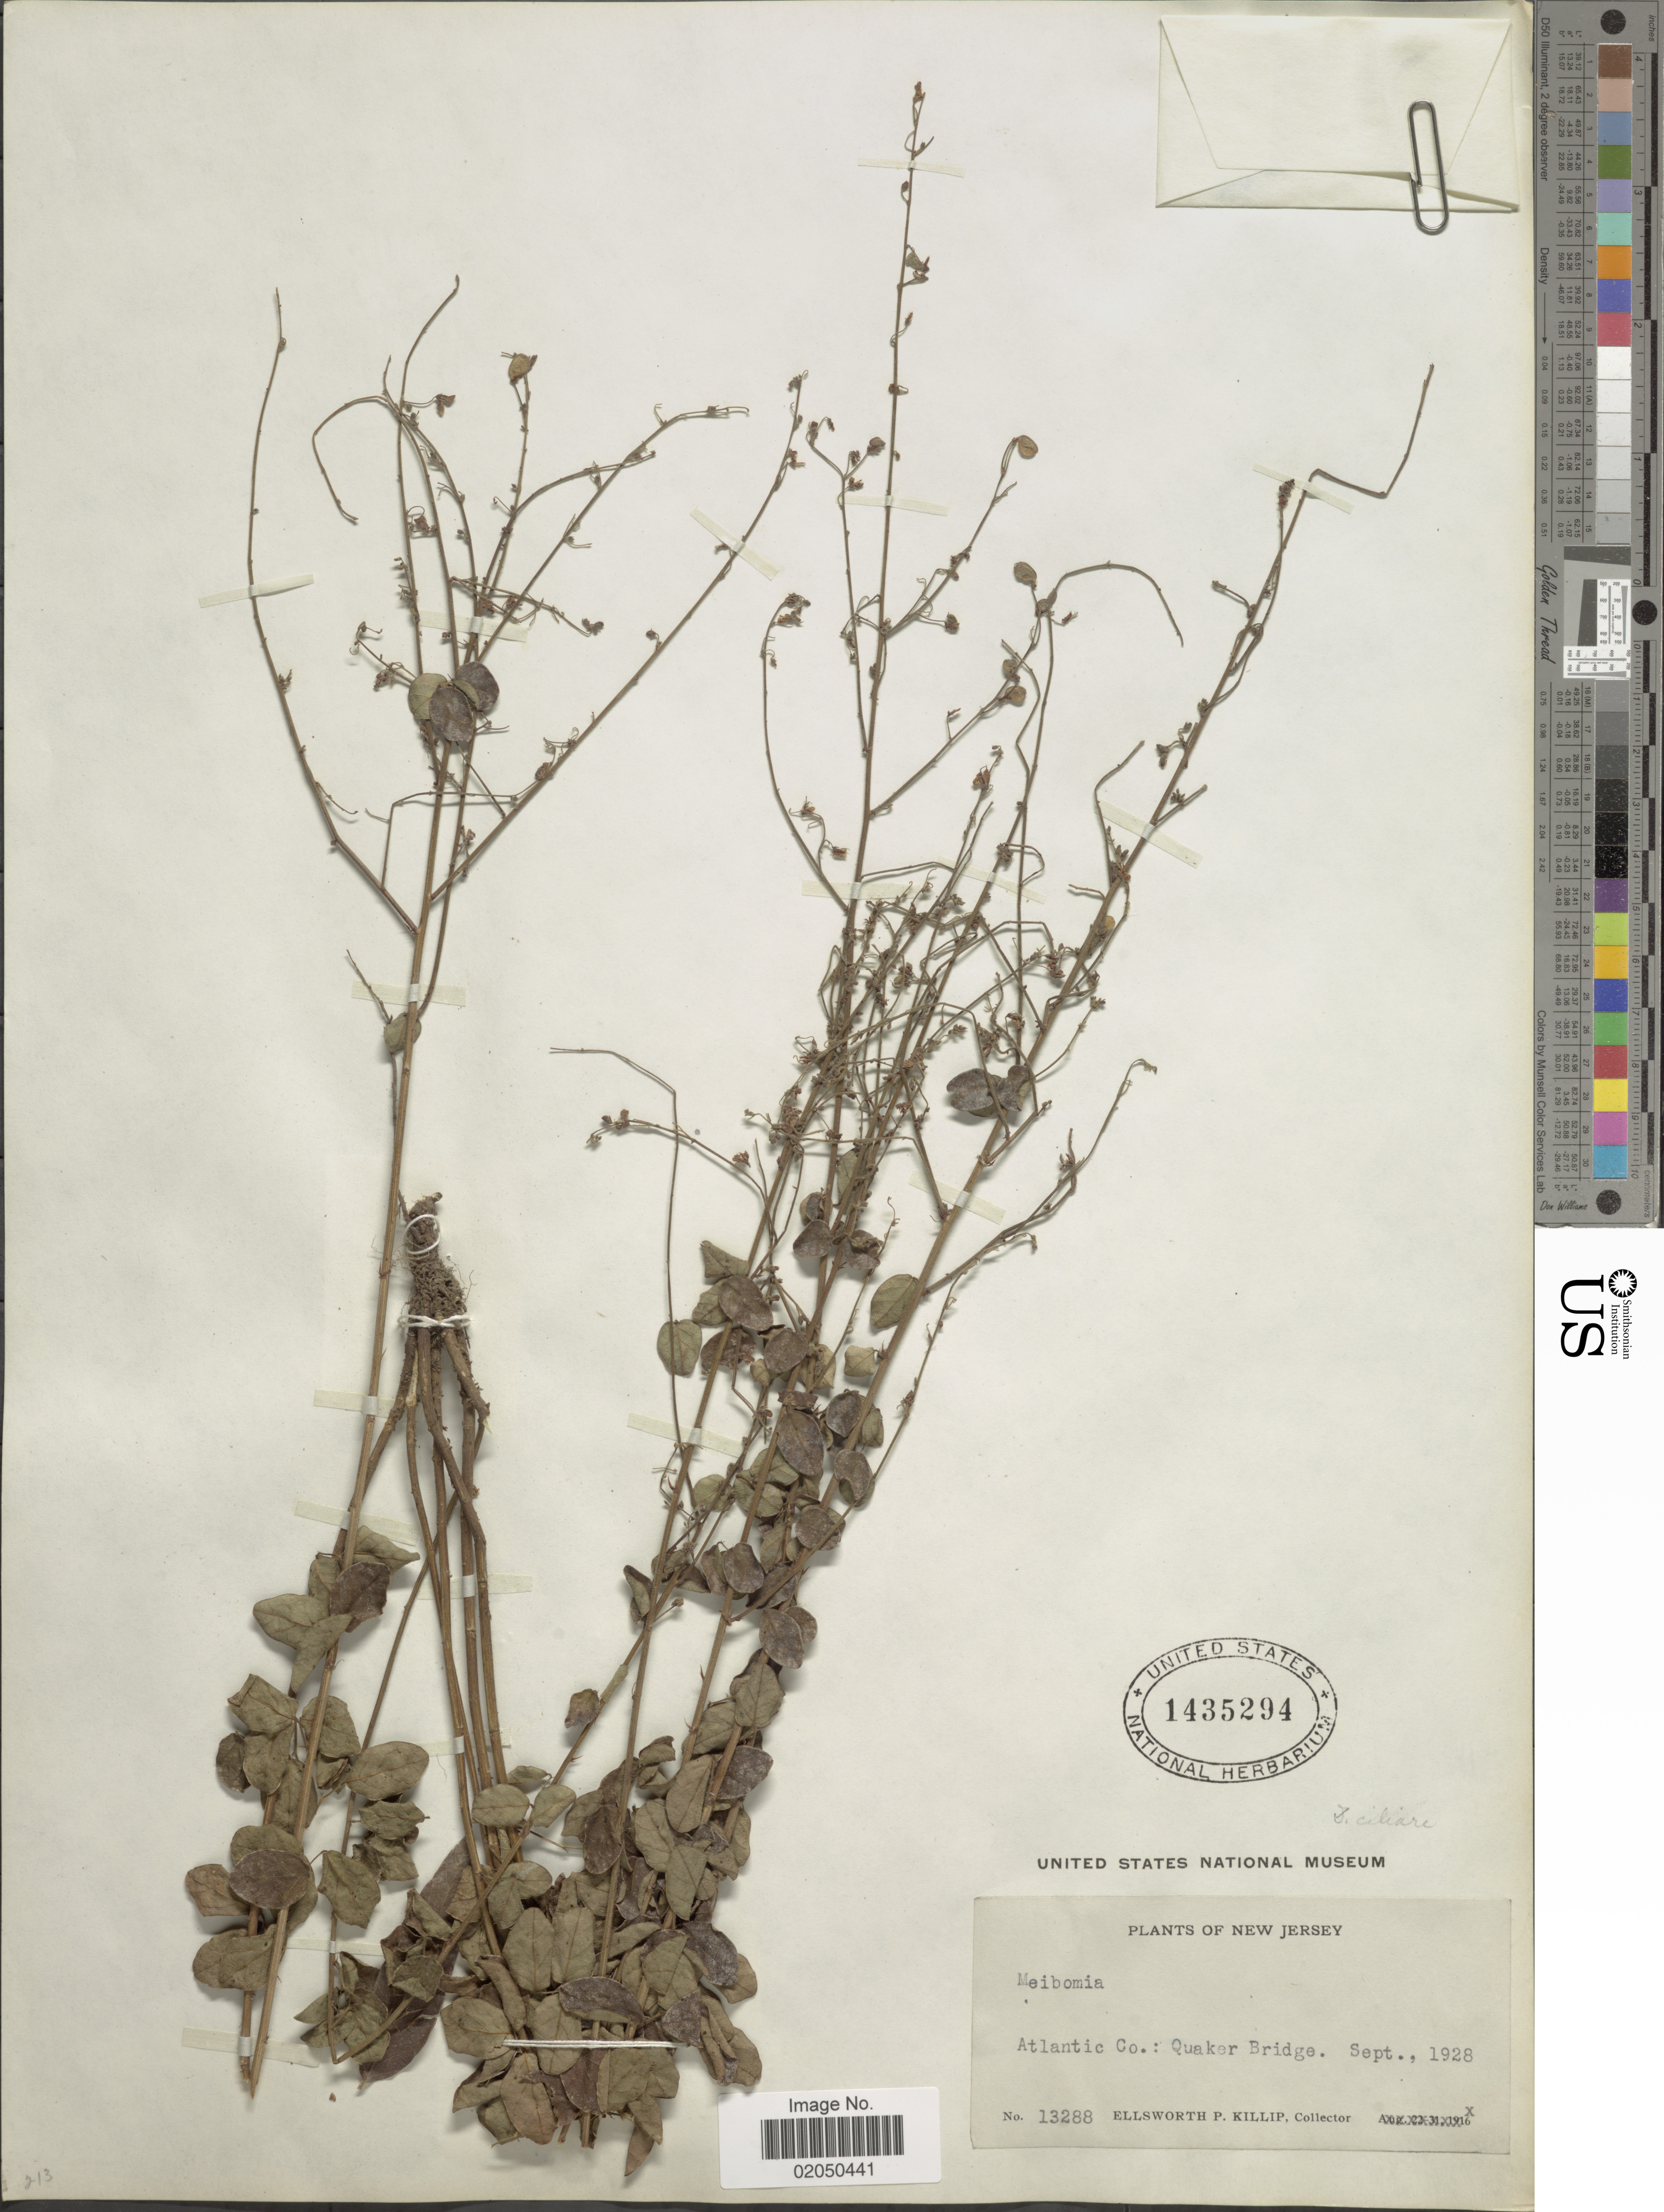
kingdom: Plantae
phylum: Tracheophyta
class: Magnoliopsida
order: Fabales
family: Fabaceae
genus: Desmodium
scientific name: Desmodium ciliare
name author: (Muhl. ex Willd.) DC.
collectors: E. P. Killip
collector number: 13288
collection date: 1928-09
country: United States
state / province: New Jersey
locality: Atlantic Co.: Quaker Bridge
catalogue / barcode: US 1435294